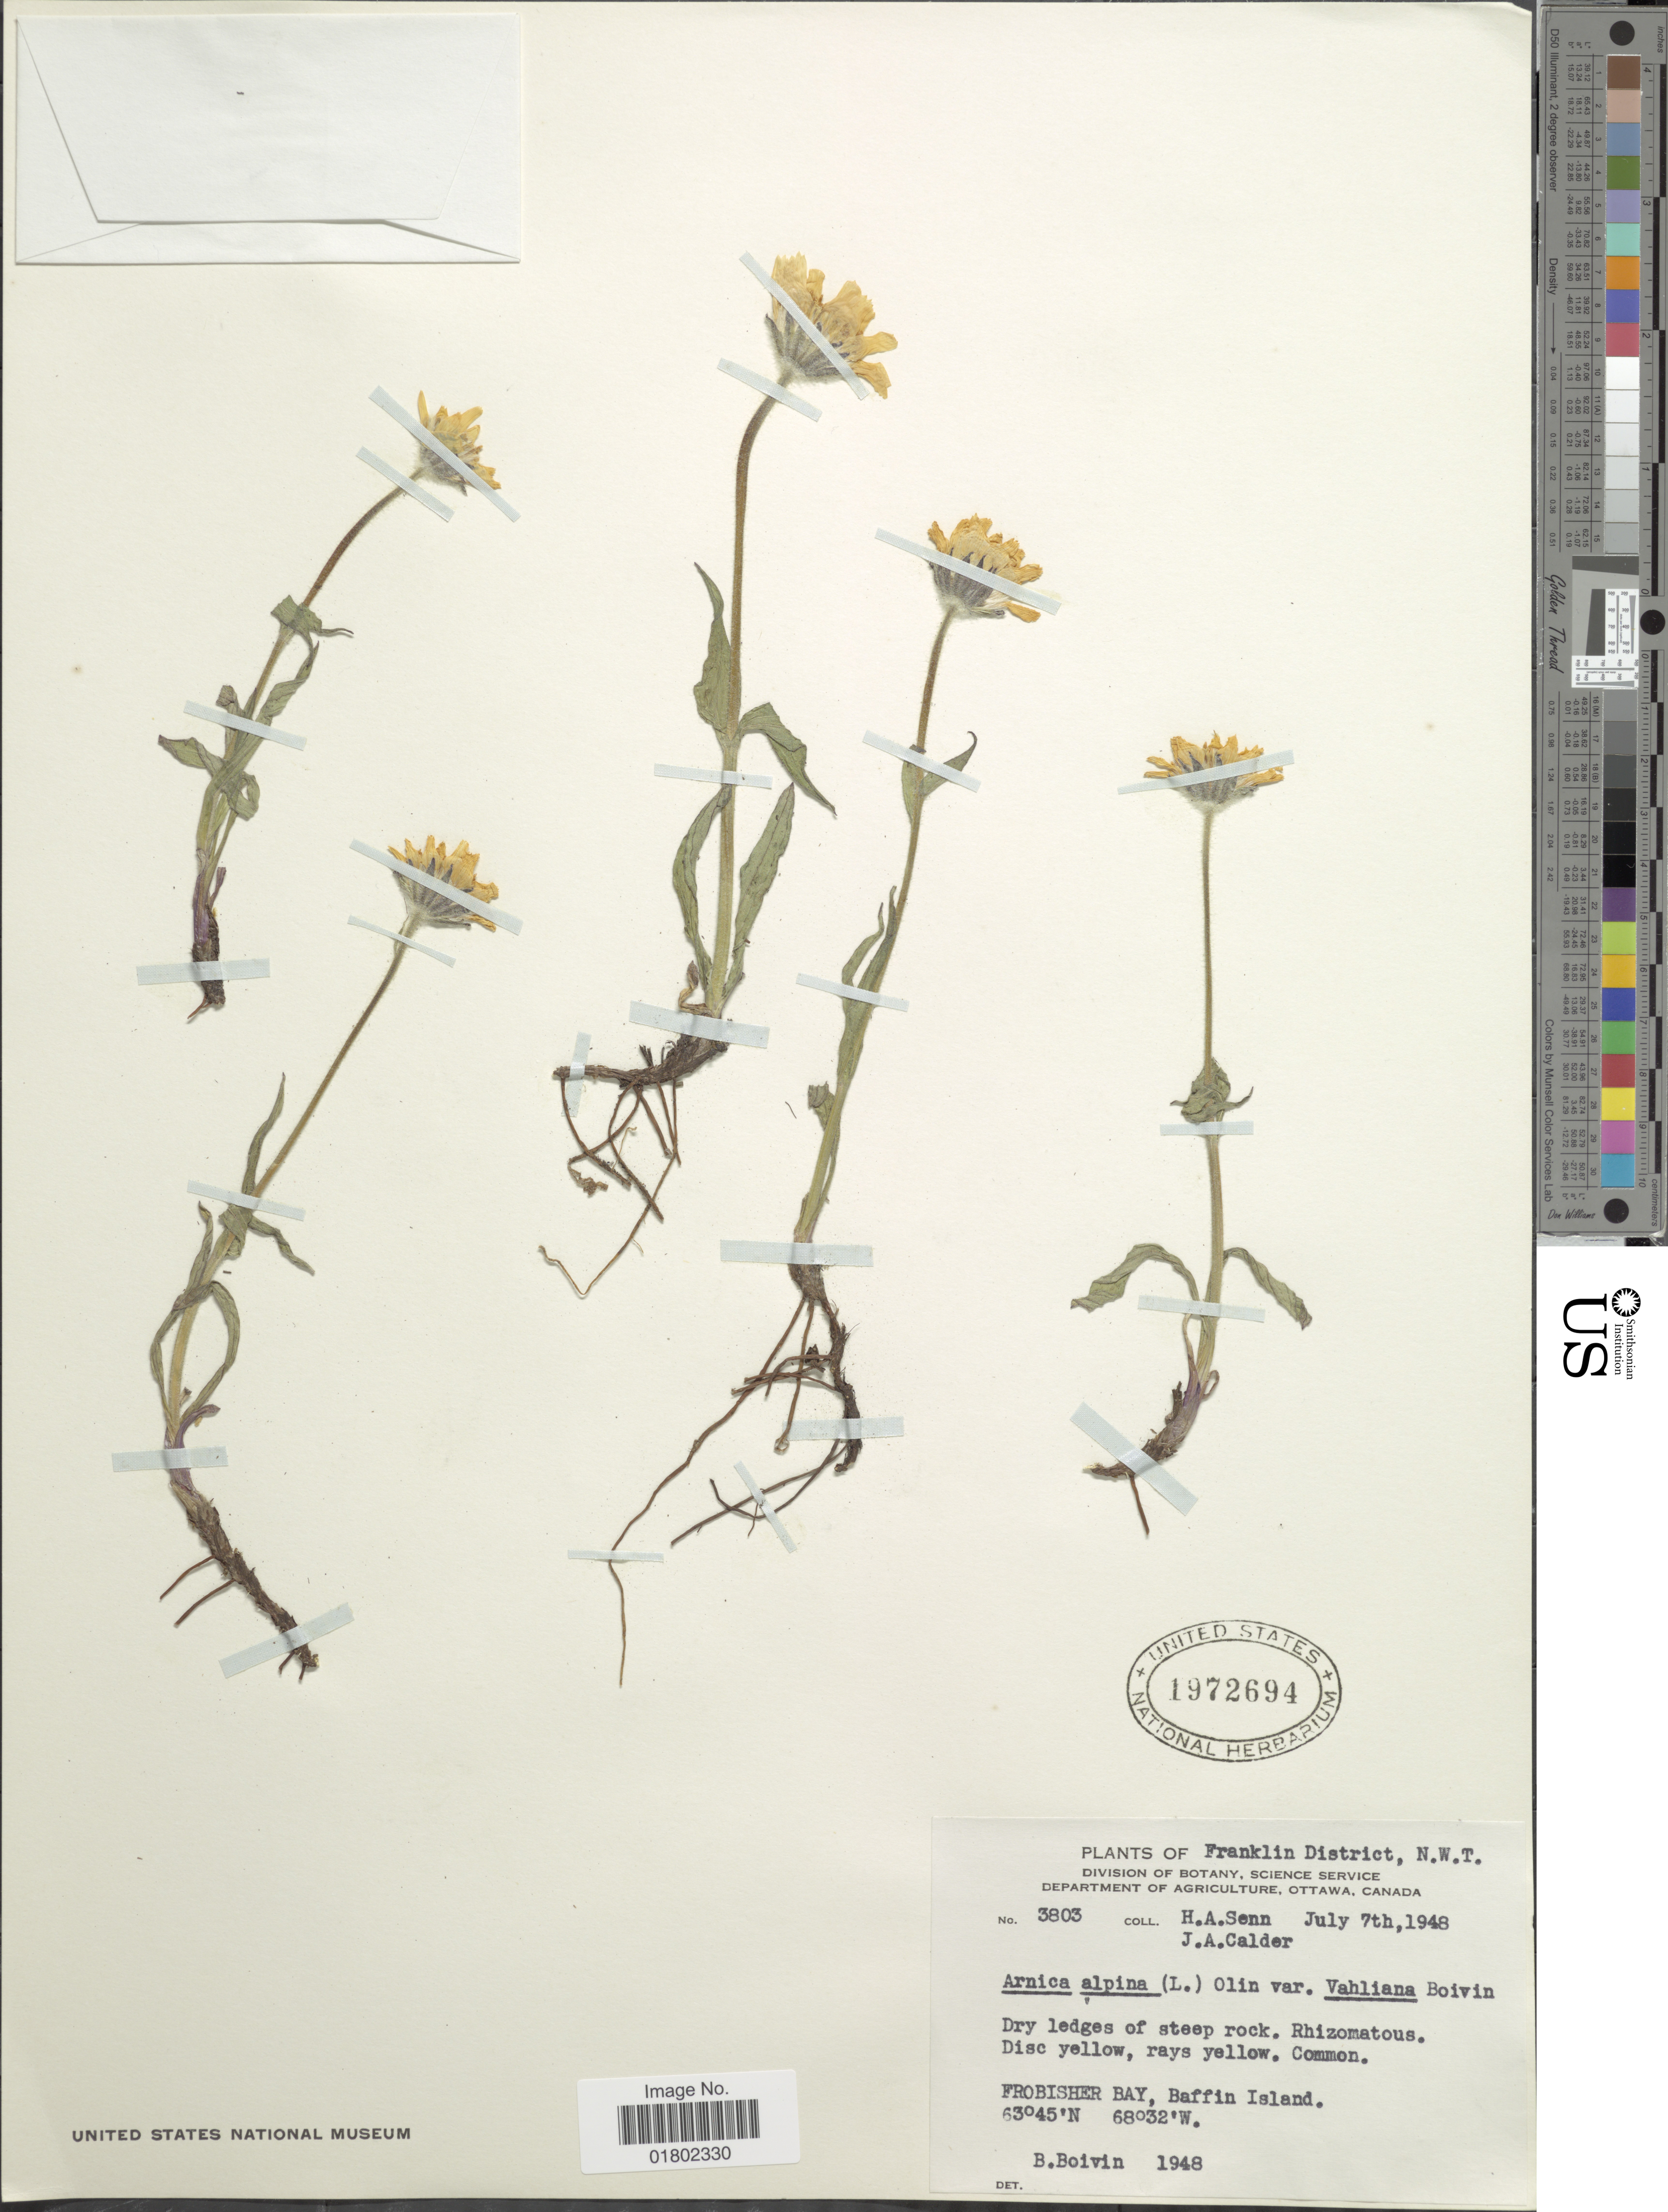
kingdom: Plantae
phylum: Tracheophyta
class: Magnoliopsida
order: Asterales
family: Asteraceae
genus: Arnica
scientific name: Arnica alpina var. vahliana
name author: B. Boivin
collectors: H. Senn & J. A. Calder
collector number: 3803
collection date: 1948-07-07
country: Canada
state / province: Northwest Territories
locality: Franklin District, N. W. T., Frobisher Bay, Baffin Island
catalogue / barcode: US 1972694